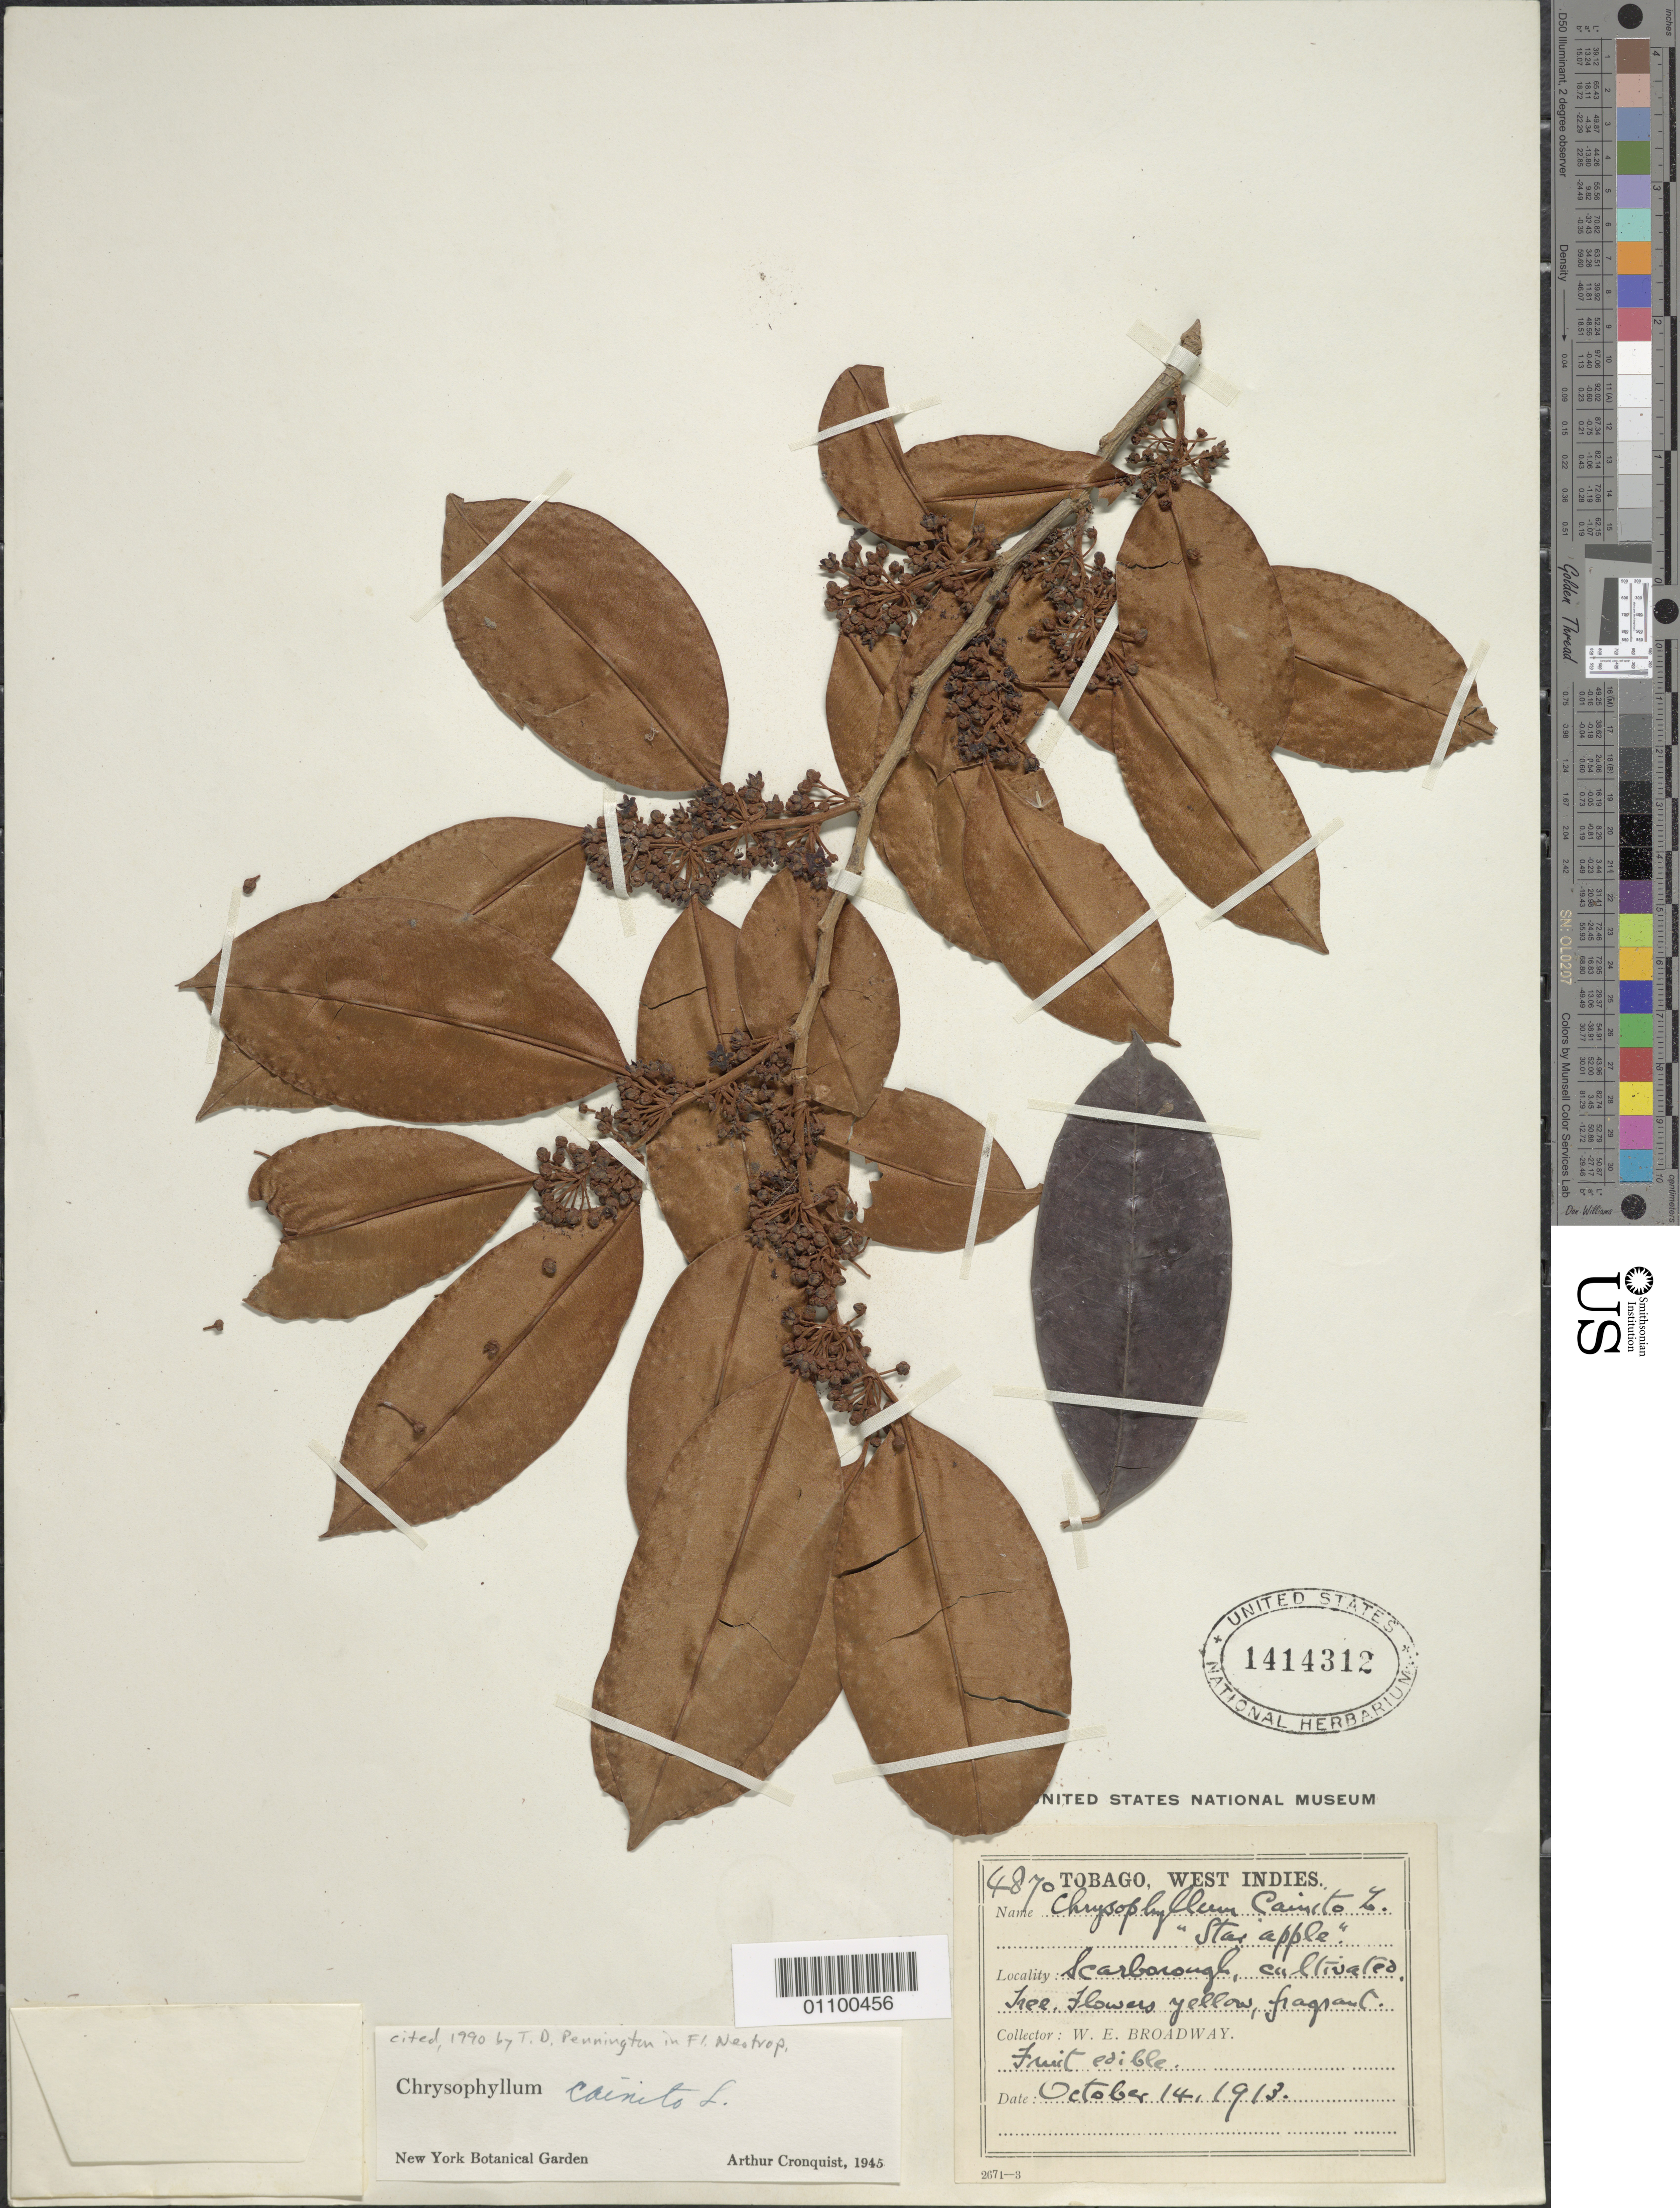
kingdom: Plantae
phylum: Tracheophyta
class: Magnoliopsida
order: Ericales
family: Sapotaceae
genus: Chrysophyllum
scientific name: Chrysophyllum cainito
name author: L.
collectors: W. E. Broadway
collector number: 4870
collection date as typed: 14 Oct 1913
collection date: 1913-10-14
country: Trinidad and Tobago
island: Tobago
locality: Scarborough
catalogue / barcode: US 1414312